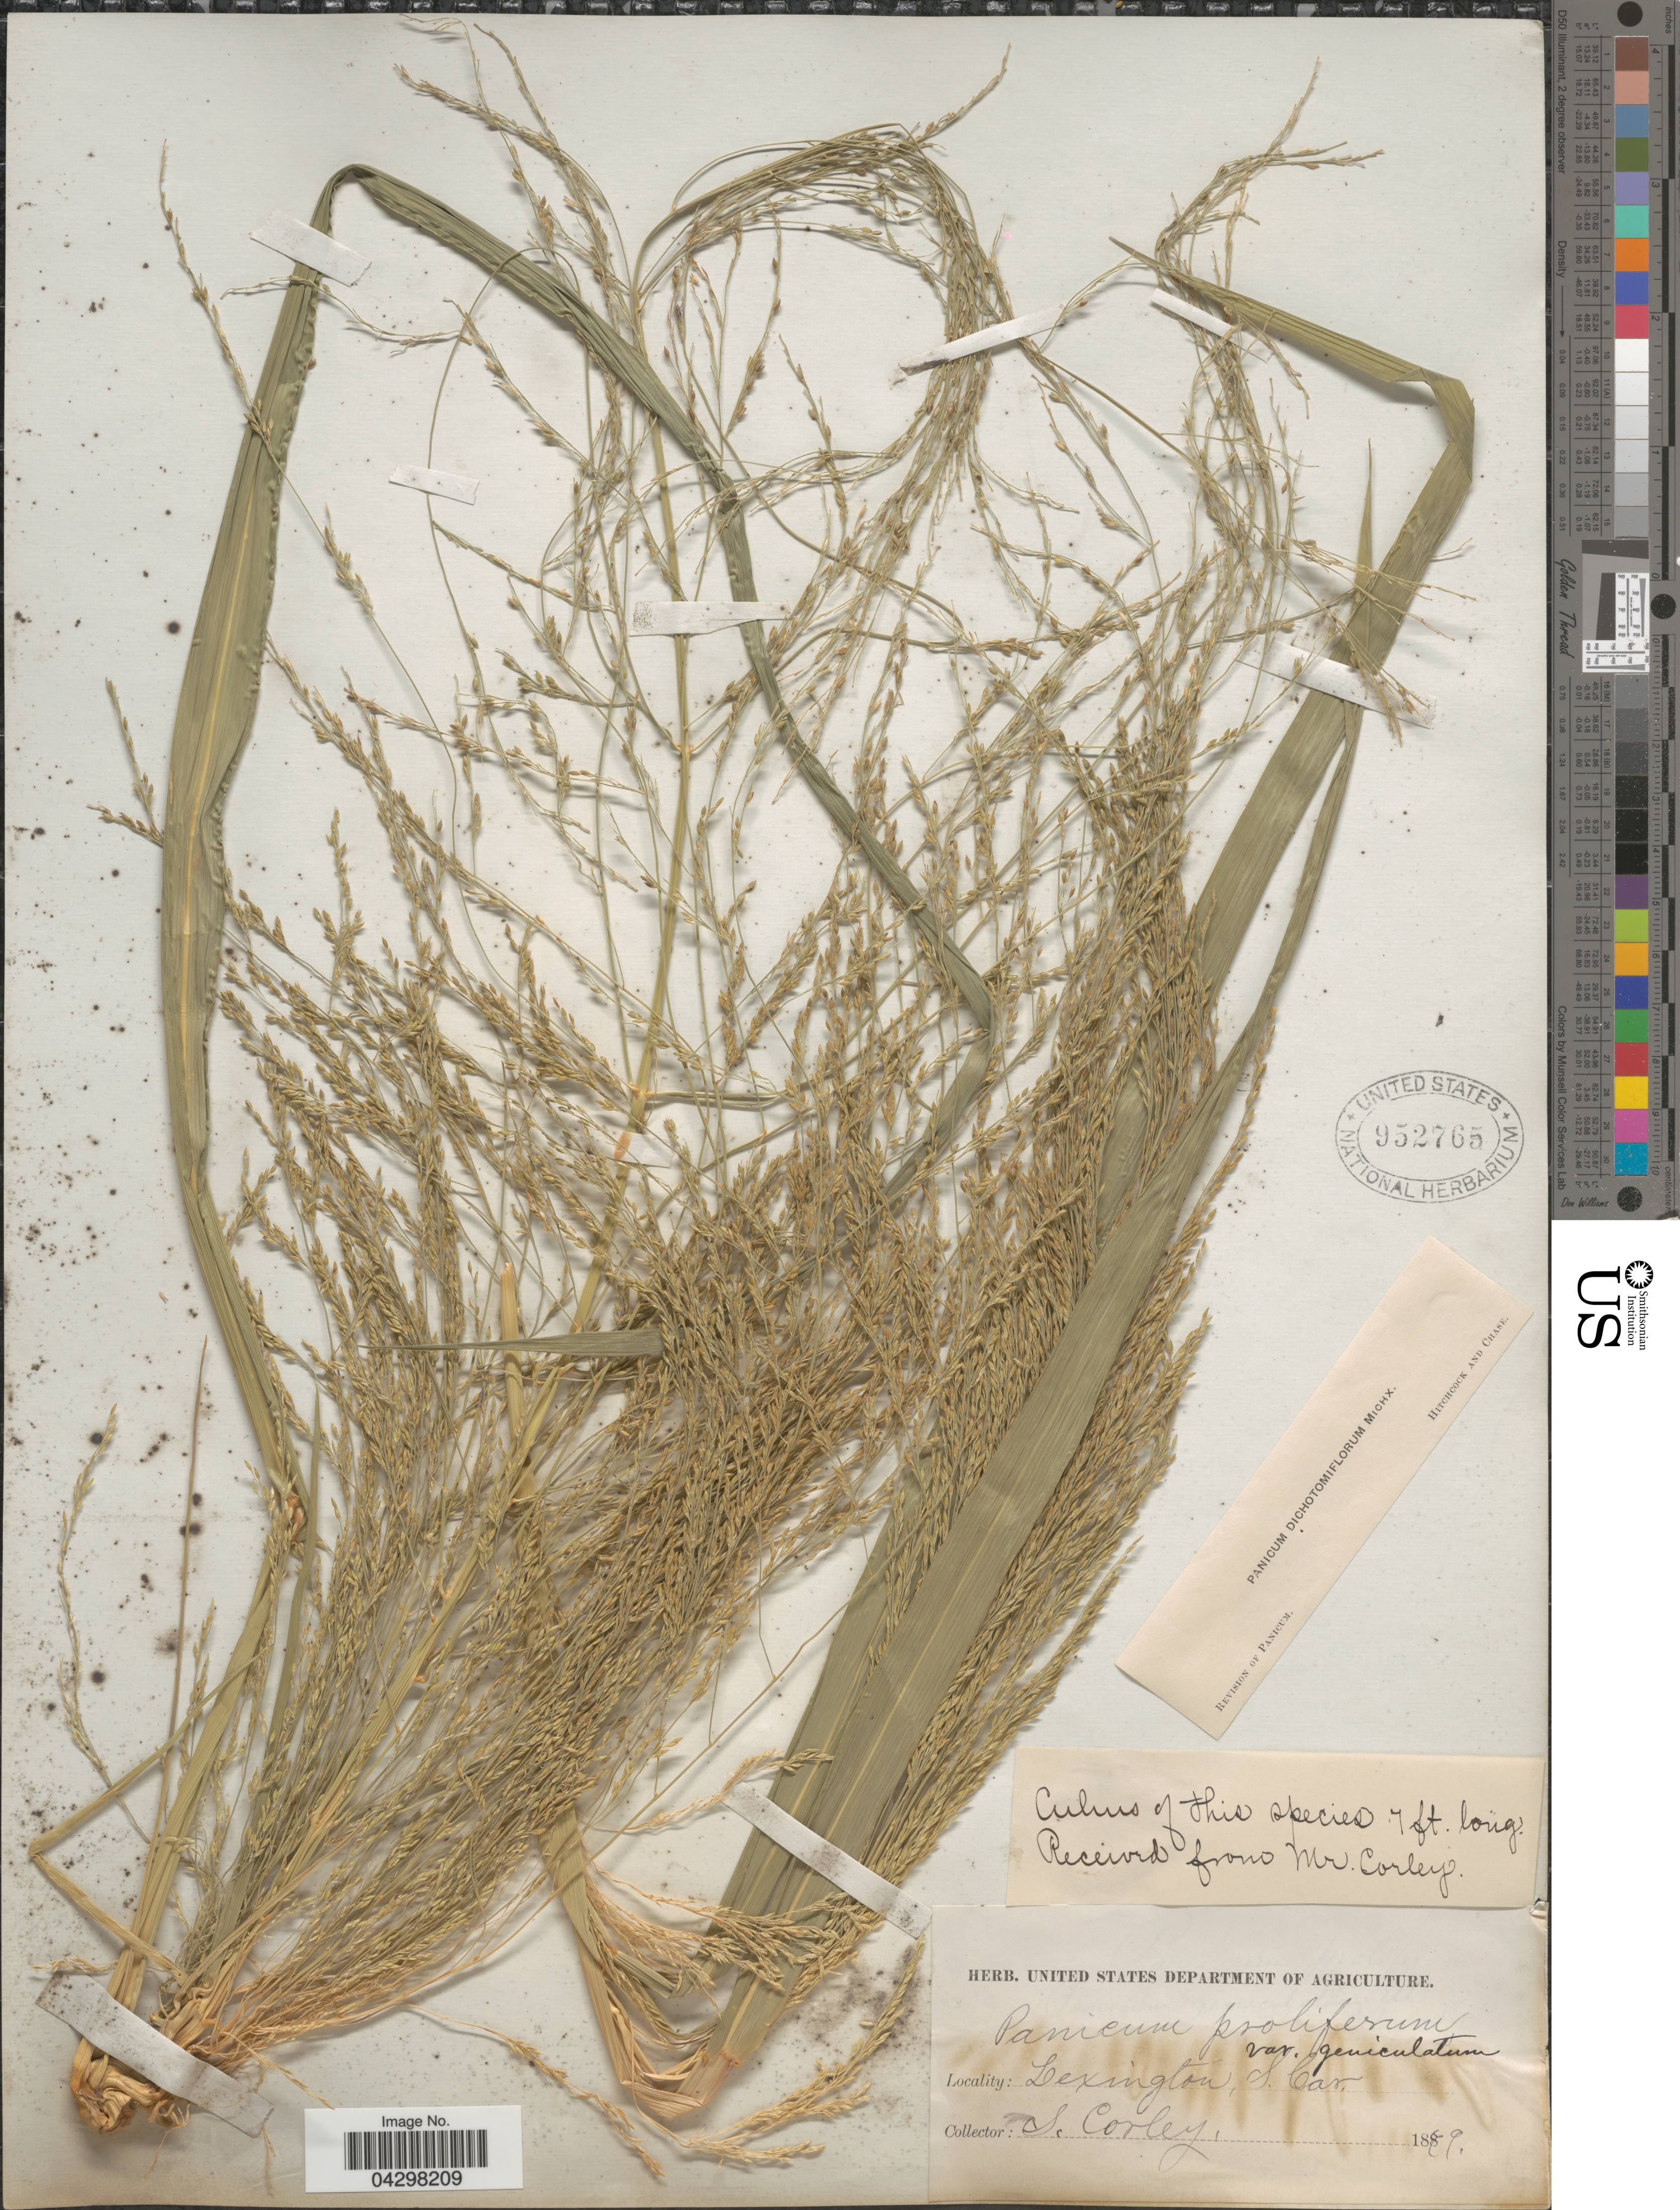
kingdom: Plantae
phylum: Tracheophyta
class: Liliopsida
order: Poales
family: Poaceae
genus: Panicum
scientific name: Panicum dichotomiflorum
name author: Michx.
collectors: S. Corley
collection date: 1879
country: United States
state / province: South Carolina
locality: Lexington.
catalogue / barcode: US 952765